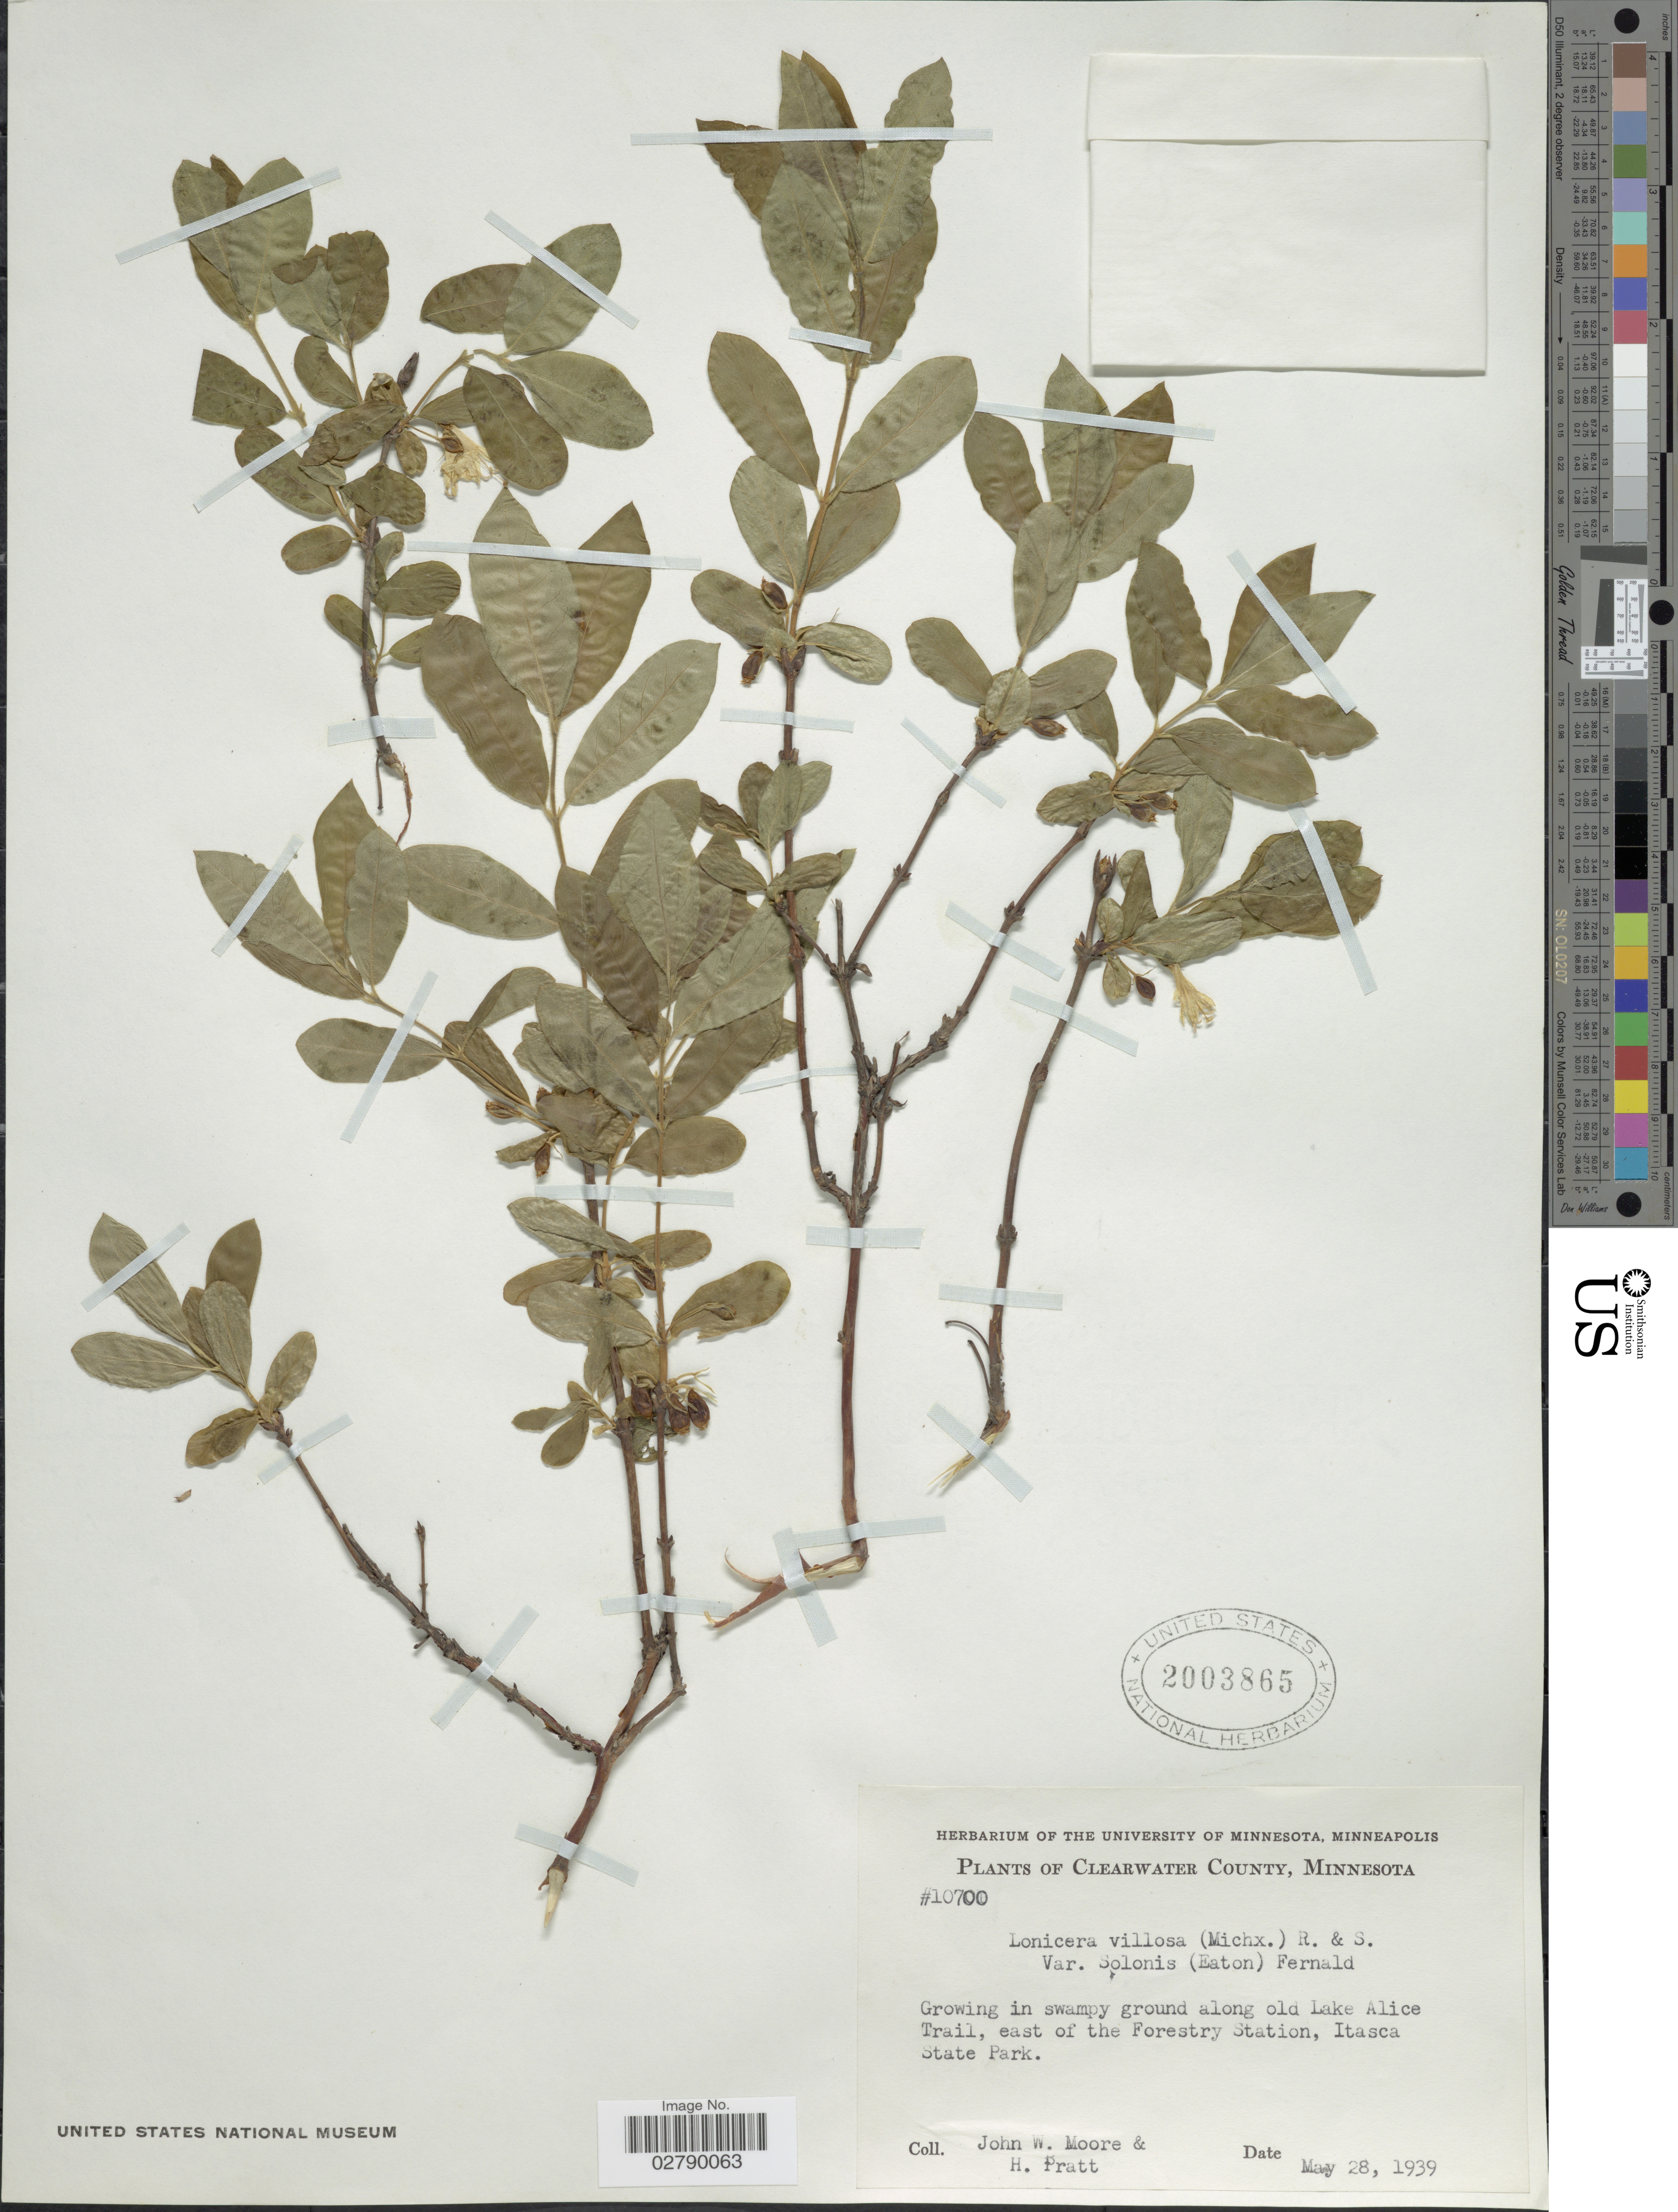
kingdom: Plantae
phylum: Tracheophyta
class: Magnoliopsida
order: Dipsacales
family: Caprifoliaceae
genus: Lonicera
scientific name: Lonicera villosa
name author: (Michx.) Roem. & Schult.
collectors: J. Moore & H. Pratt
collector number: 10700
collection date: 1939-05-28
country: United States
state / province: Minnesota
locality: Clearwater County. Growing in swampy ground along old Lake Alice Trail, east of the Forestry Station, Itasca State Park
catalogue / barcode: US 2003865